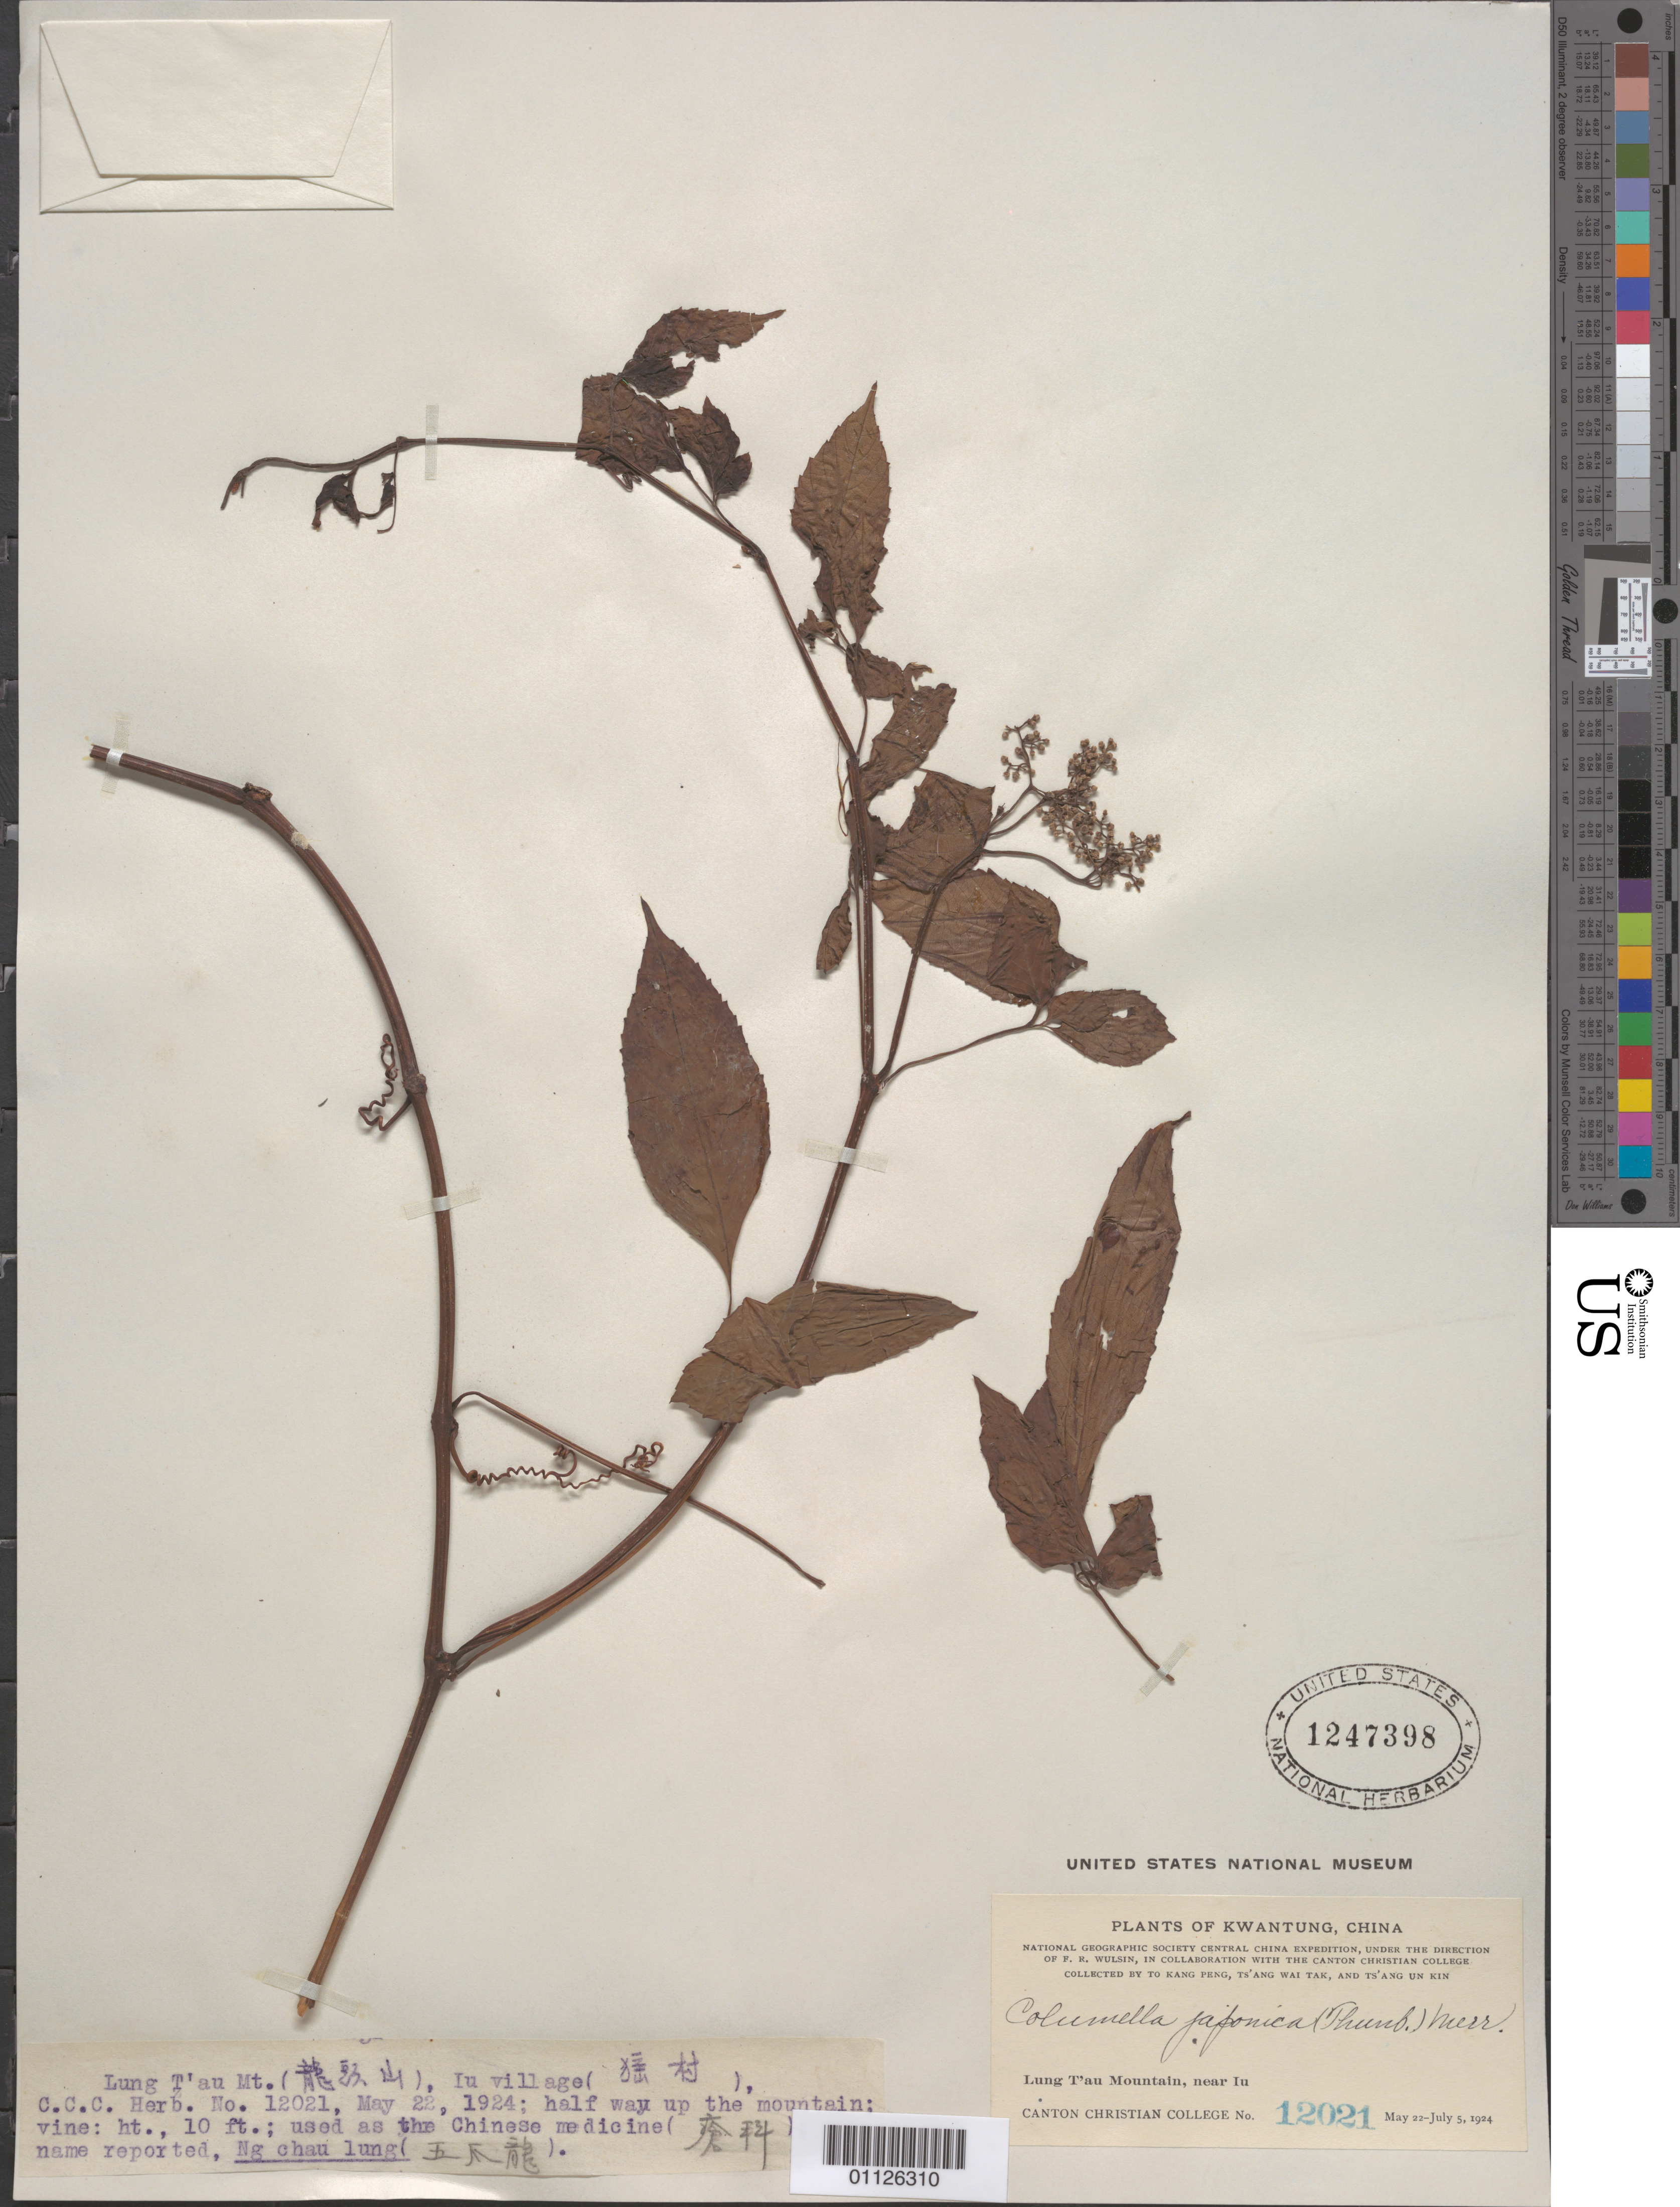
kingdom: Plantae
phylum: Tracheophyta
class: Magnoliopsida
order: Vitales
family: Vitaceae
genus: Causonis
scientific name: Causonis japonica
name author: (Thunb.) Raf.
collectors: ex herb. Canton Christian College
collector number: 12021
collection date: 1924-05-22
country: China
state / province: Guangdong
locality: Lung T'an Mt, near Iu village.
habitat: Vine.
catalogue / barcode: US 1247398